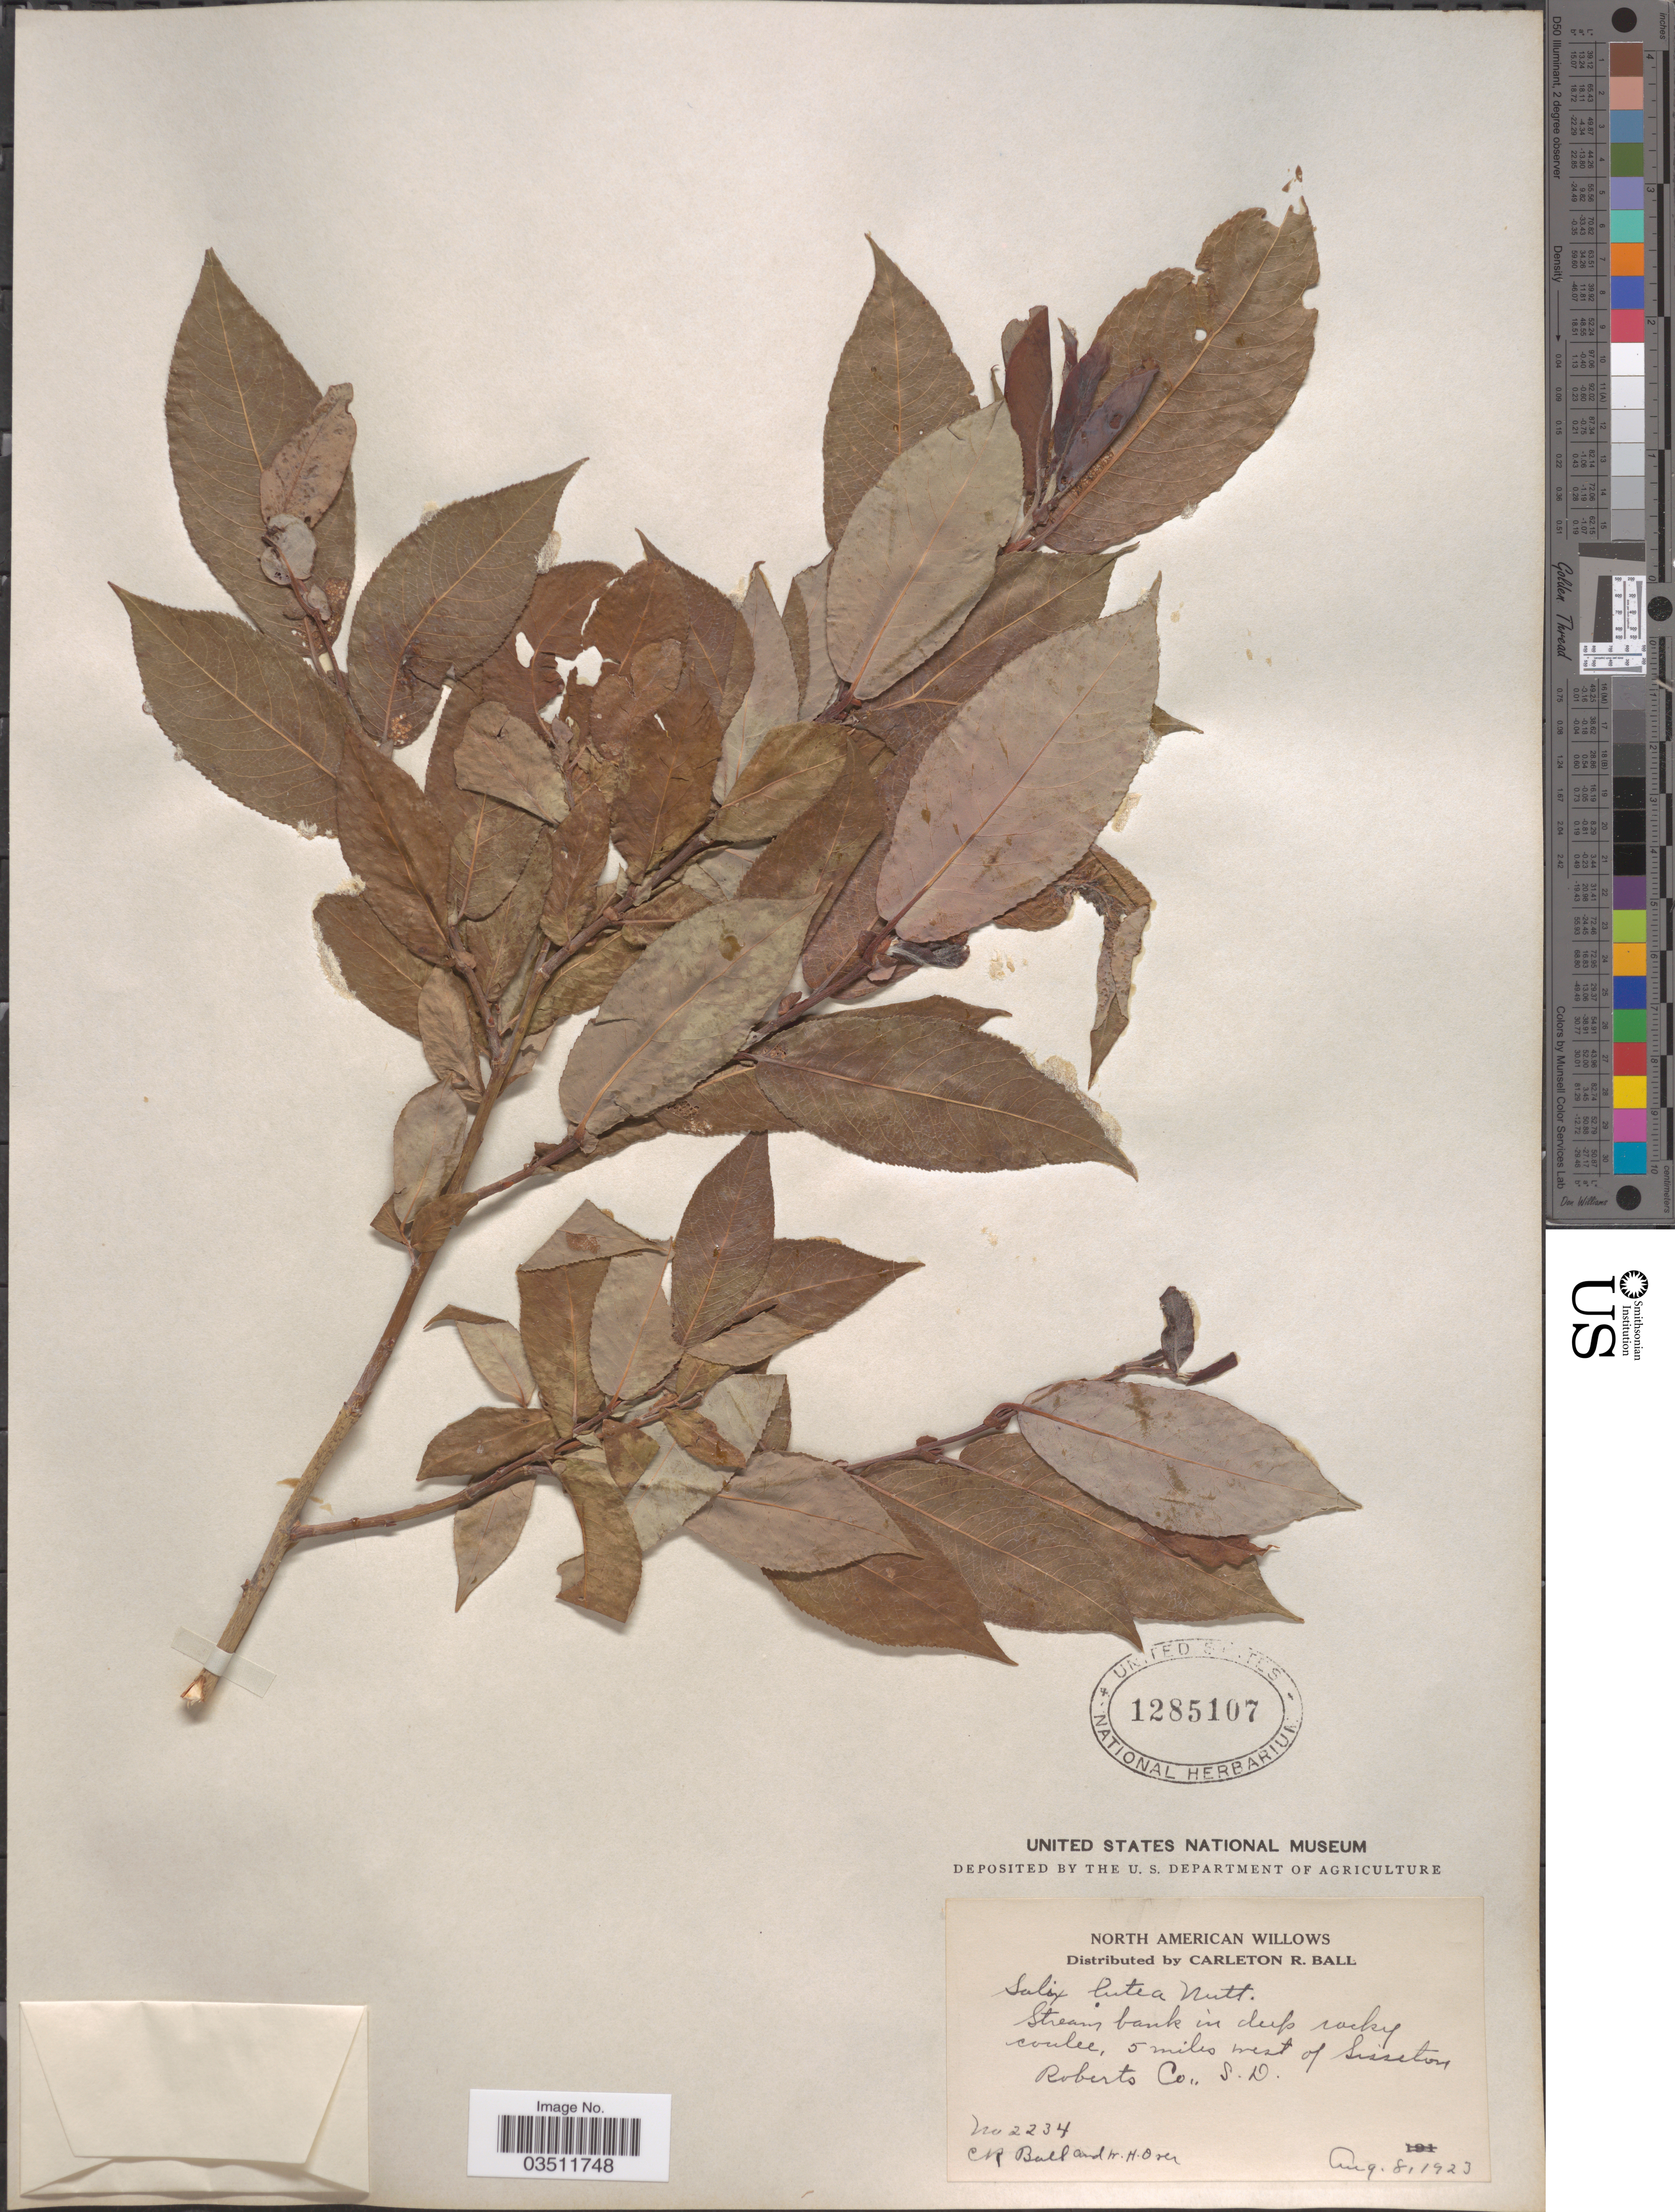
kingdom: Plantae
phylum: Tracheophyta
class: Magnoliopsida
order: Malpighiales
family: Salicaceae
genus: Salix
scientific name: Salix lutea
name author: Nutt.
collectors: C. R. Ball & W. Over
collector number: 2234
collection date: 1923-08-08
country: United States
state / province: South Dakota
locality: Stream bank in deep rocky coulee, 5 miles west of Sisseton. Roberts Co.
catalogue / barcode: US 1285107